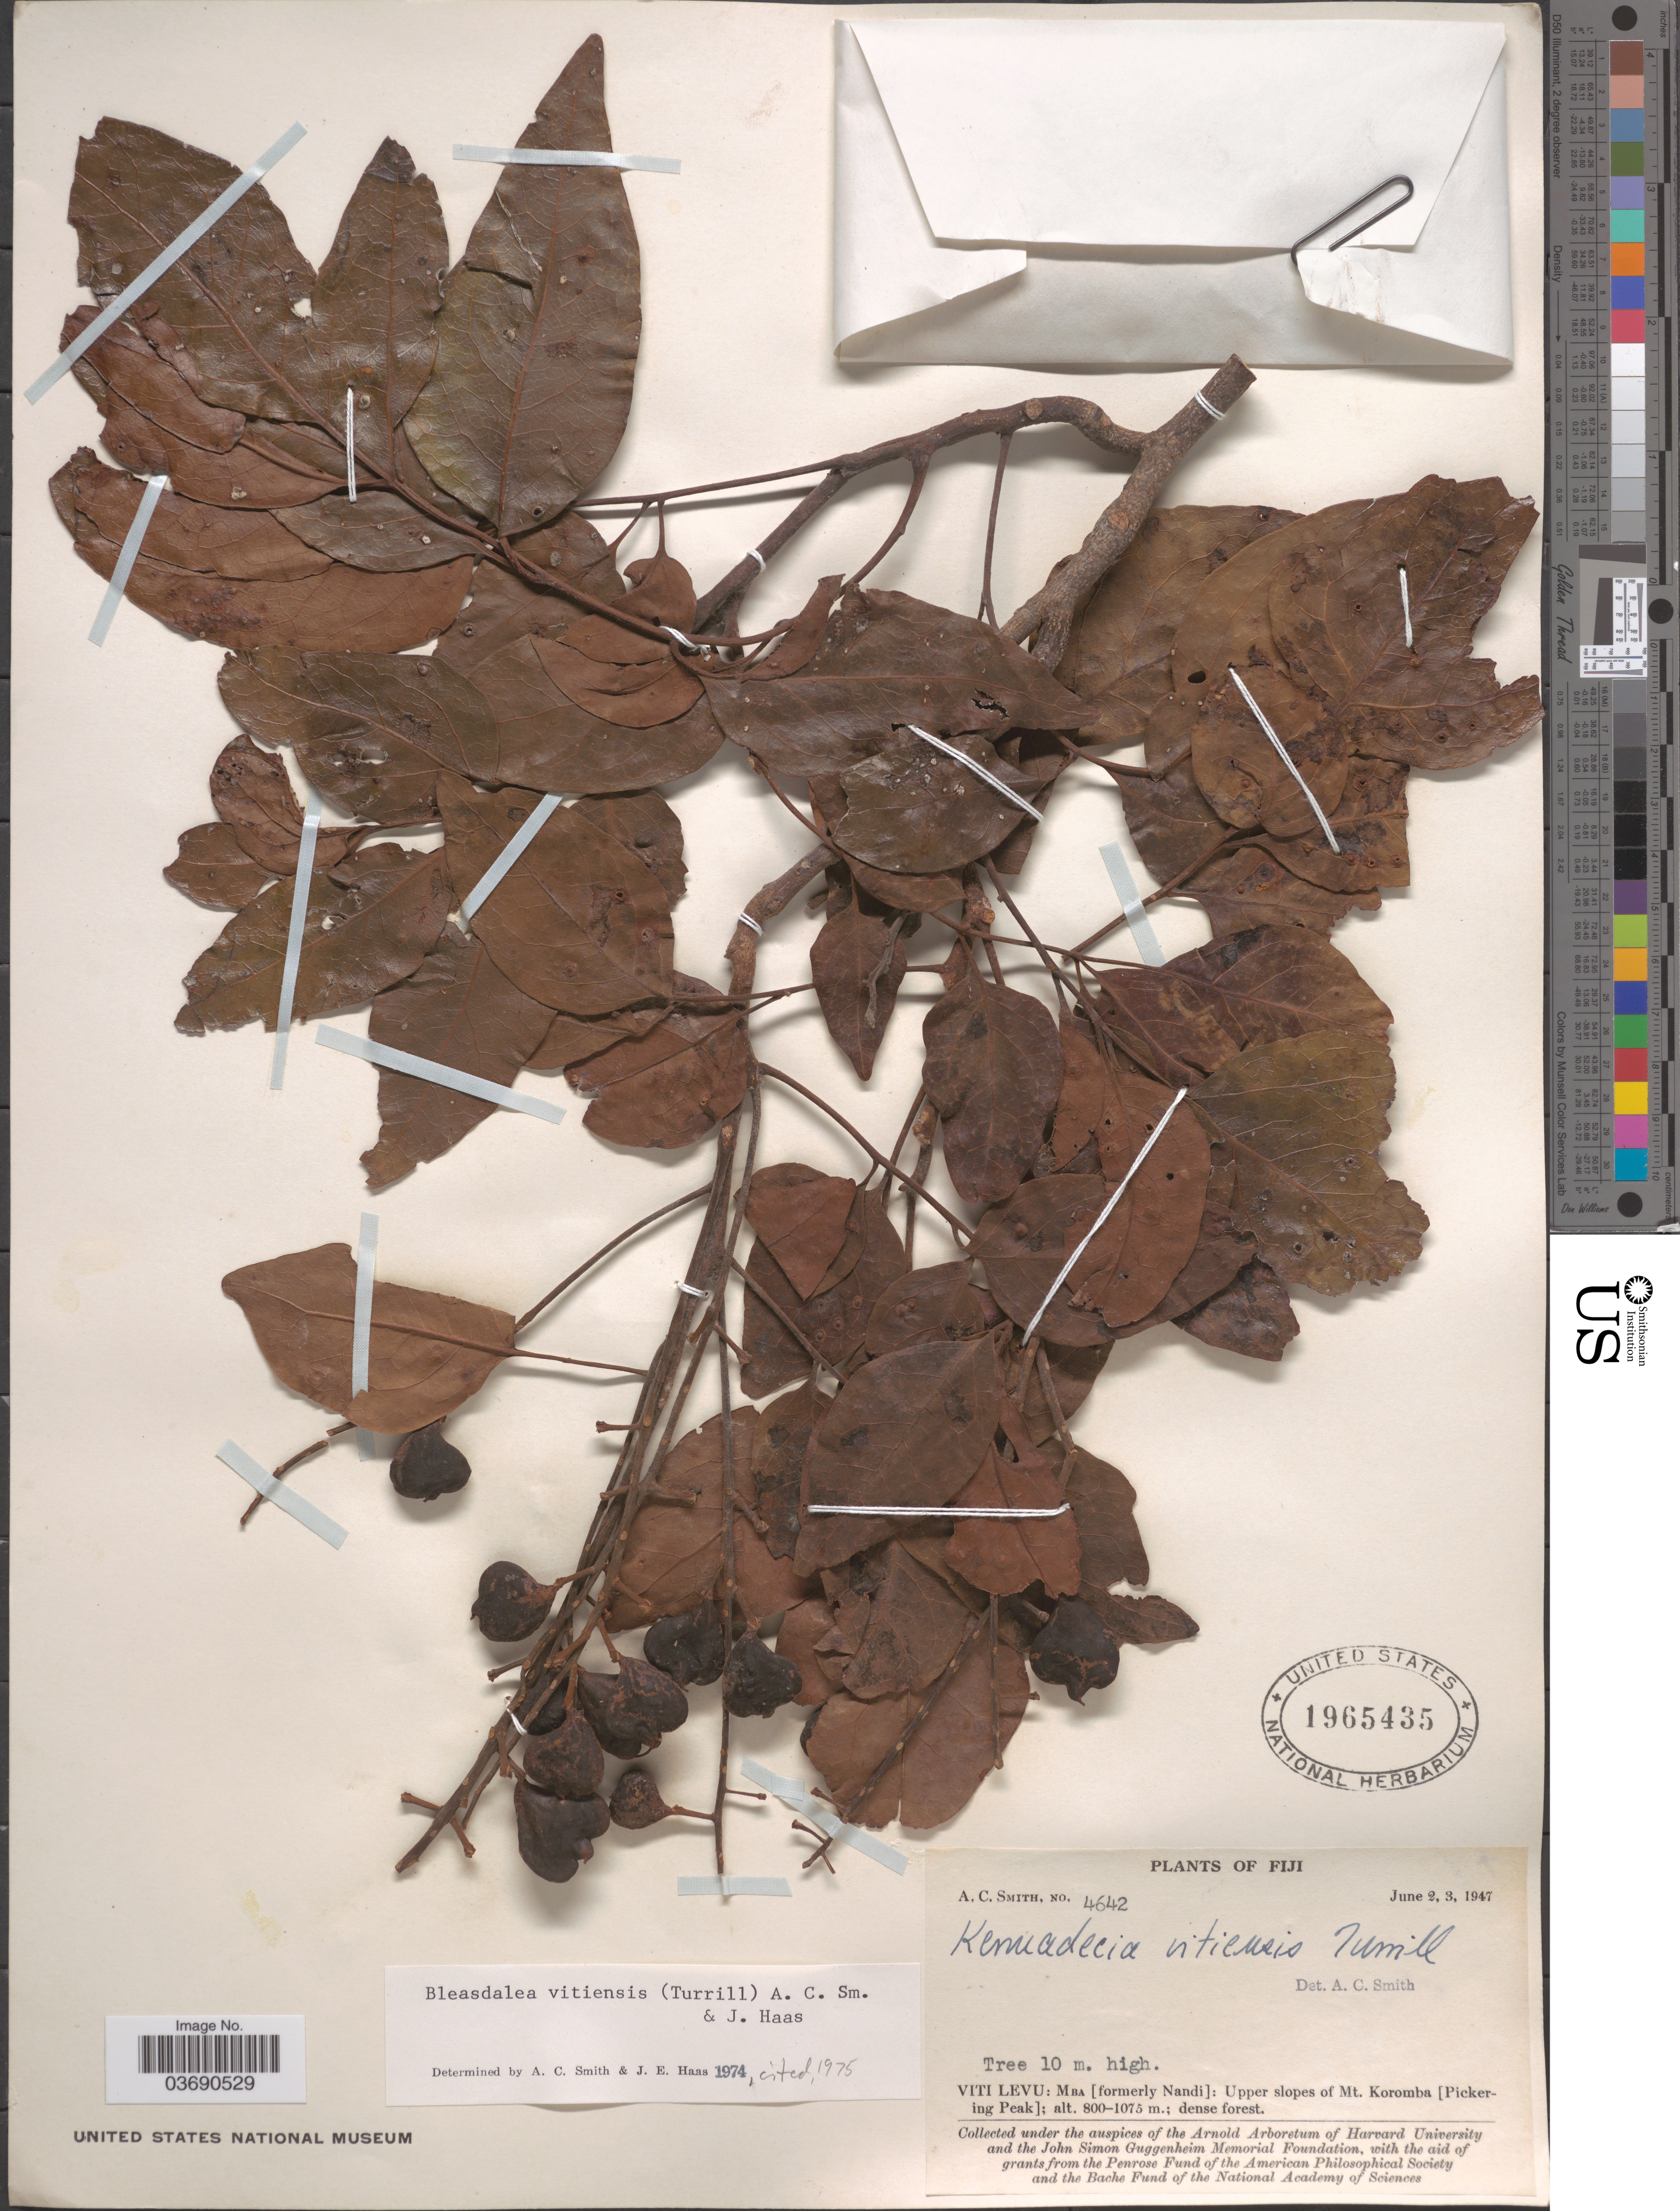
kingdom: Plantae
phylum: Tracheophyta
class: Magnoliopsida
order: Proteales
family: Proteaceae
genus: Turrillia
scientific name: Turrillia vitiensis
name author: (Turill) A.C. Sm.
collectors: A. C. Smith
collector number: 4642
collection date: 1947-06-02/1947-06-03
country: Fiji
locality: Viti Levu: Mba [formerly Nandi]: Upper slopes of Mt. Koromba [Pickering Peak].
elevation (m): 800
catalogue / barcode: US 1965435